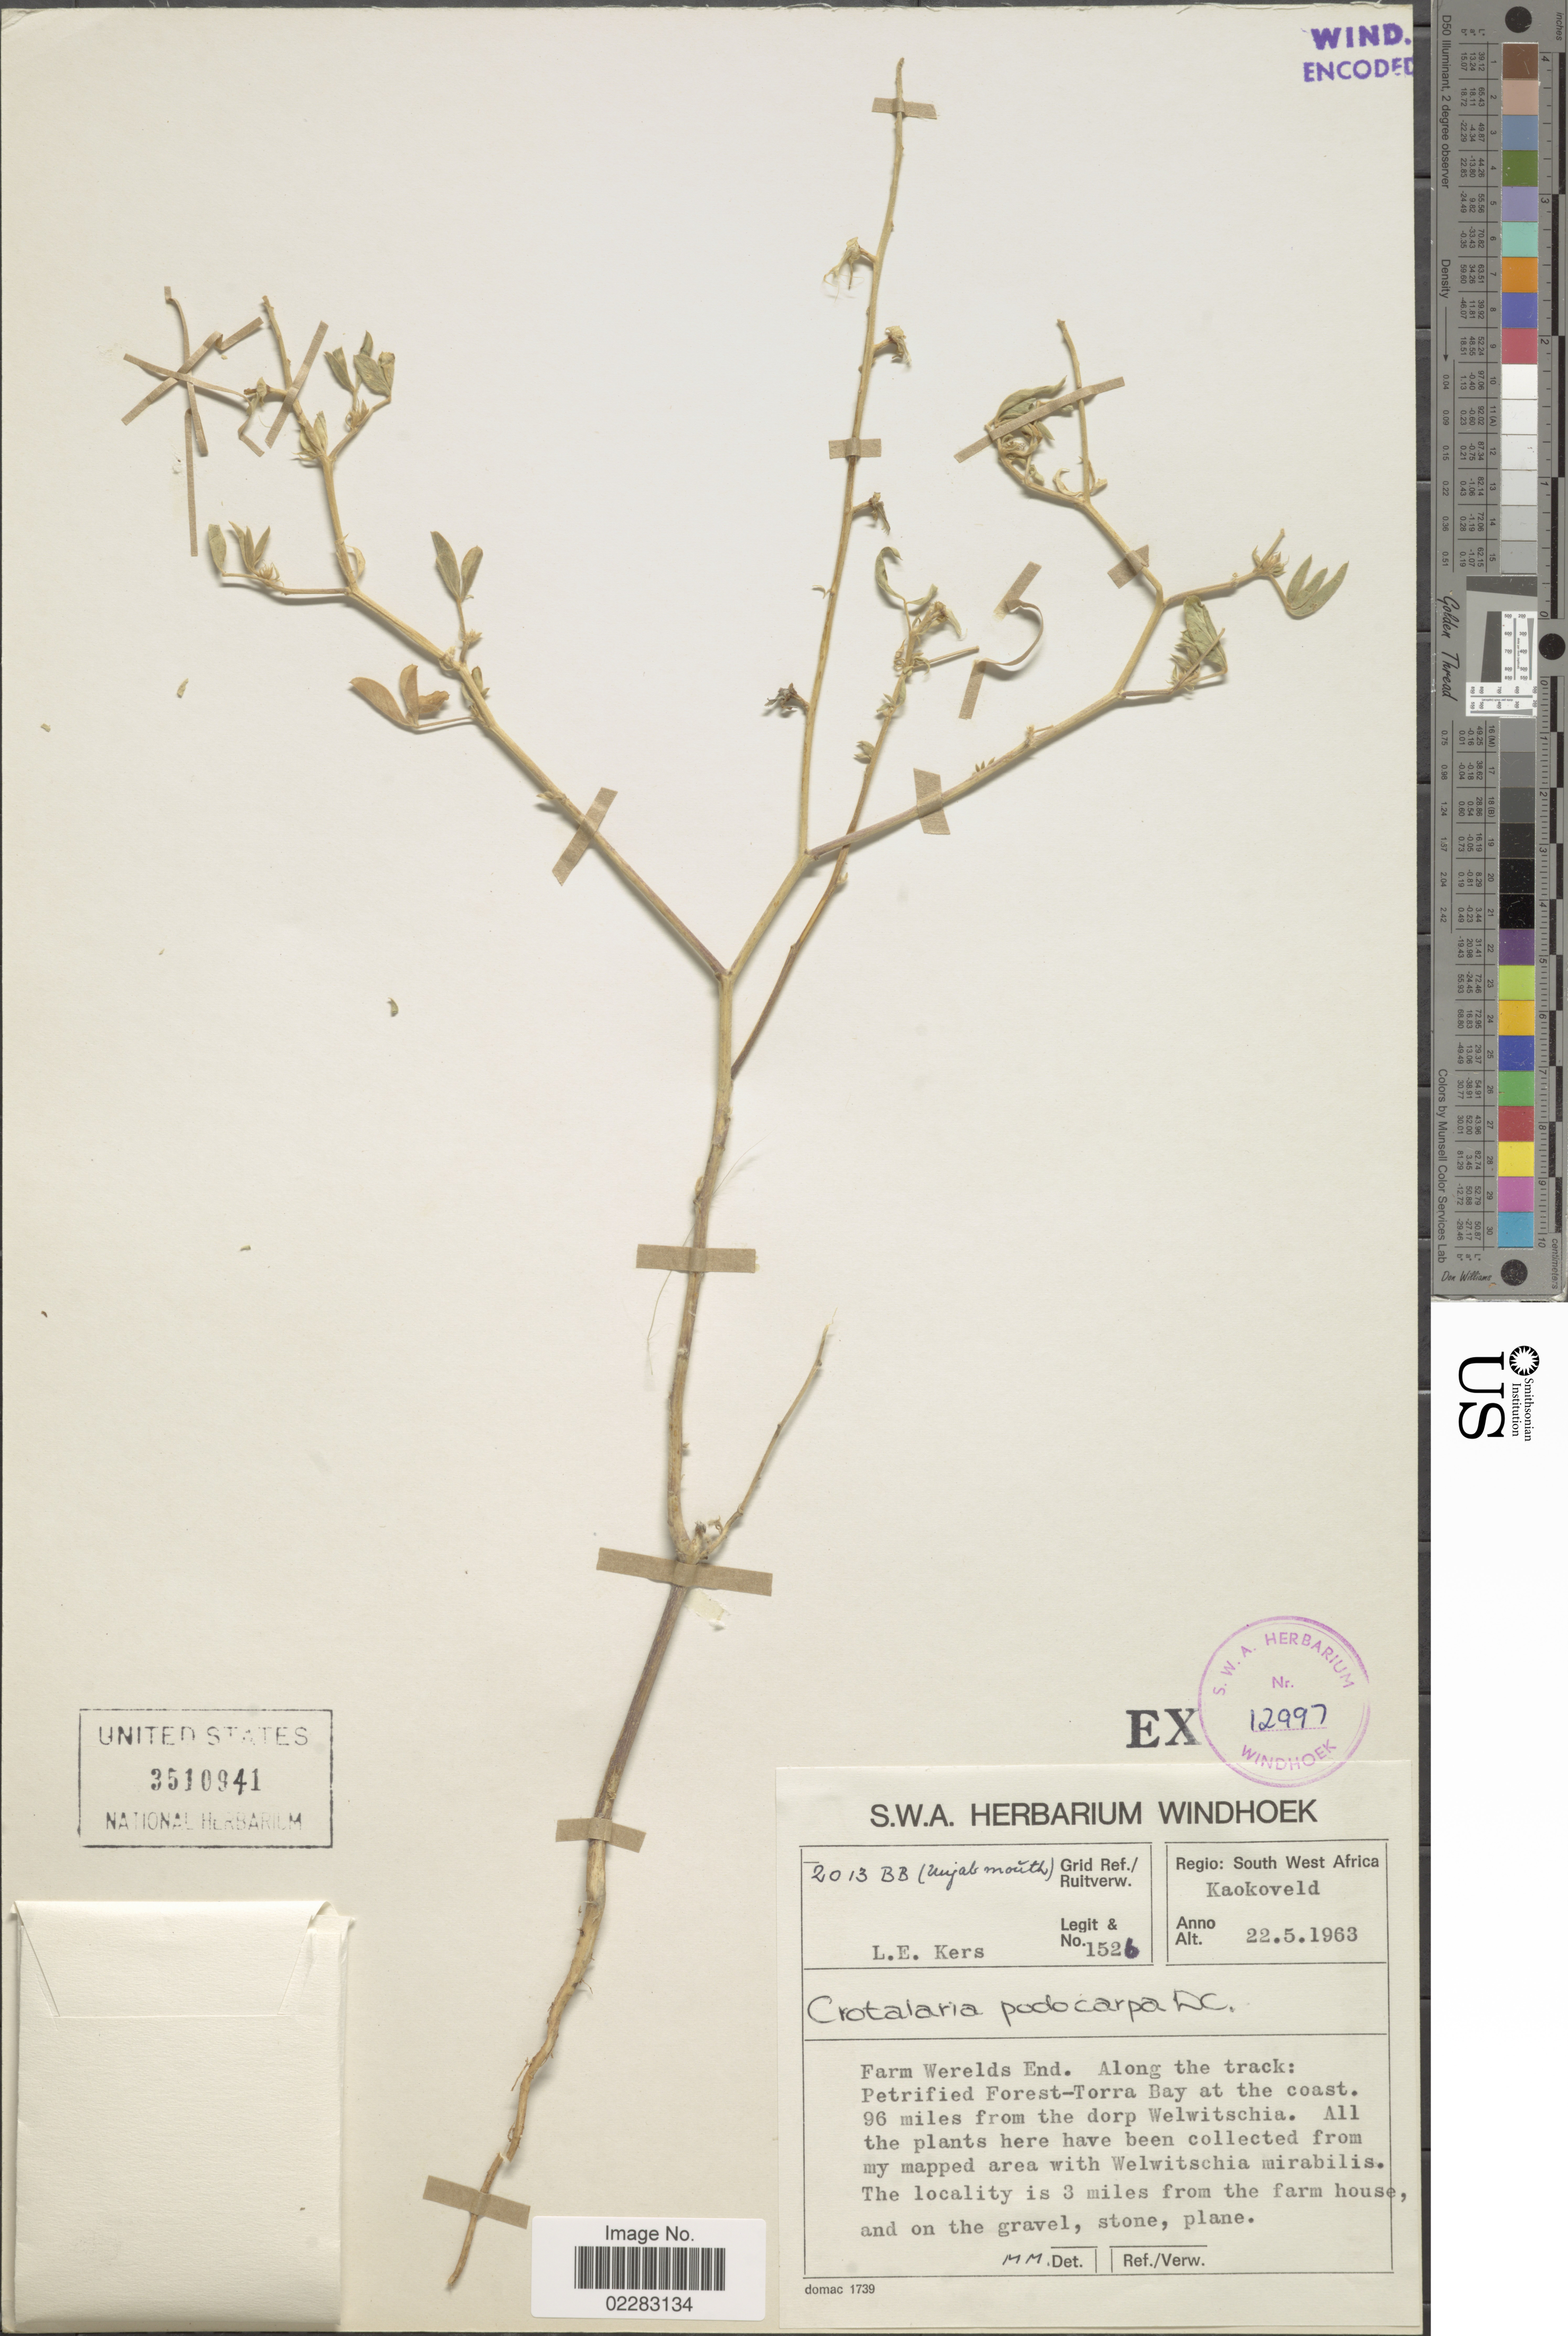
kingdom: Plantae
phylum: Tracheophyta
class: Magnoliopsida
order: Fabales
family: Fabaceae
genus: Crotalaria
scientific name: Crotalaria podocarpa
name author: DC.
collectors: L. E. Kers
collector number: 1526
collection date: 1963-05-22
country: Namibia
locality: South West Africa, Kaokoveld, Farm Werelds End, along the track: Petrified Forest-Torra Bay at the coast 96 miles from the dorp Welwitschia.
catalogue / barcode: US 3510941